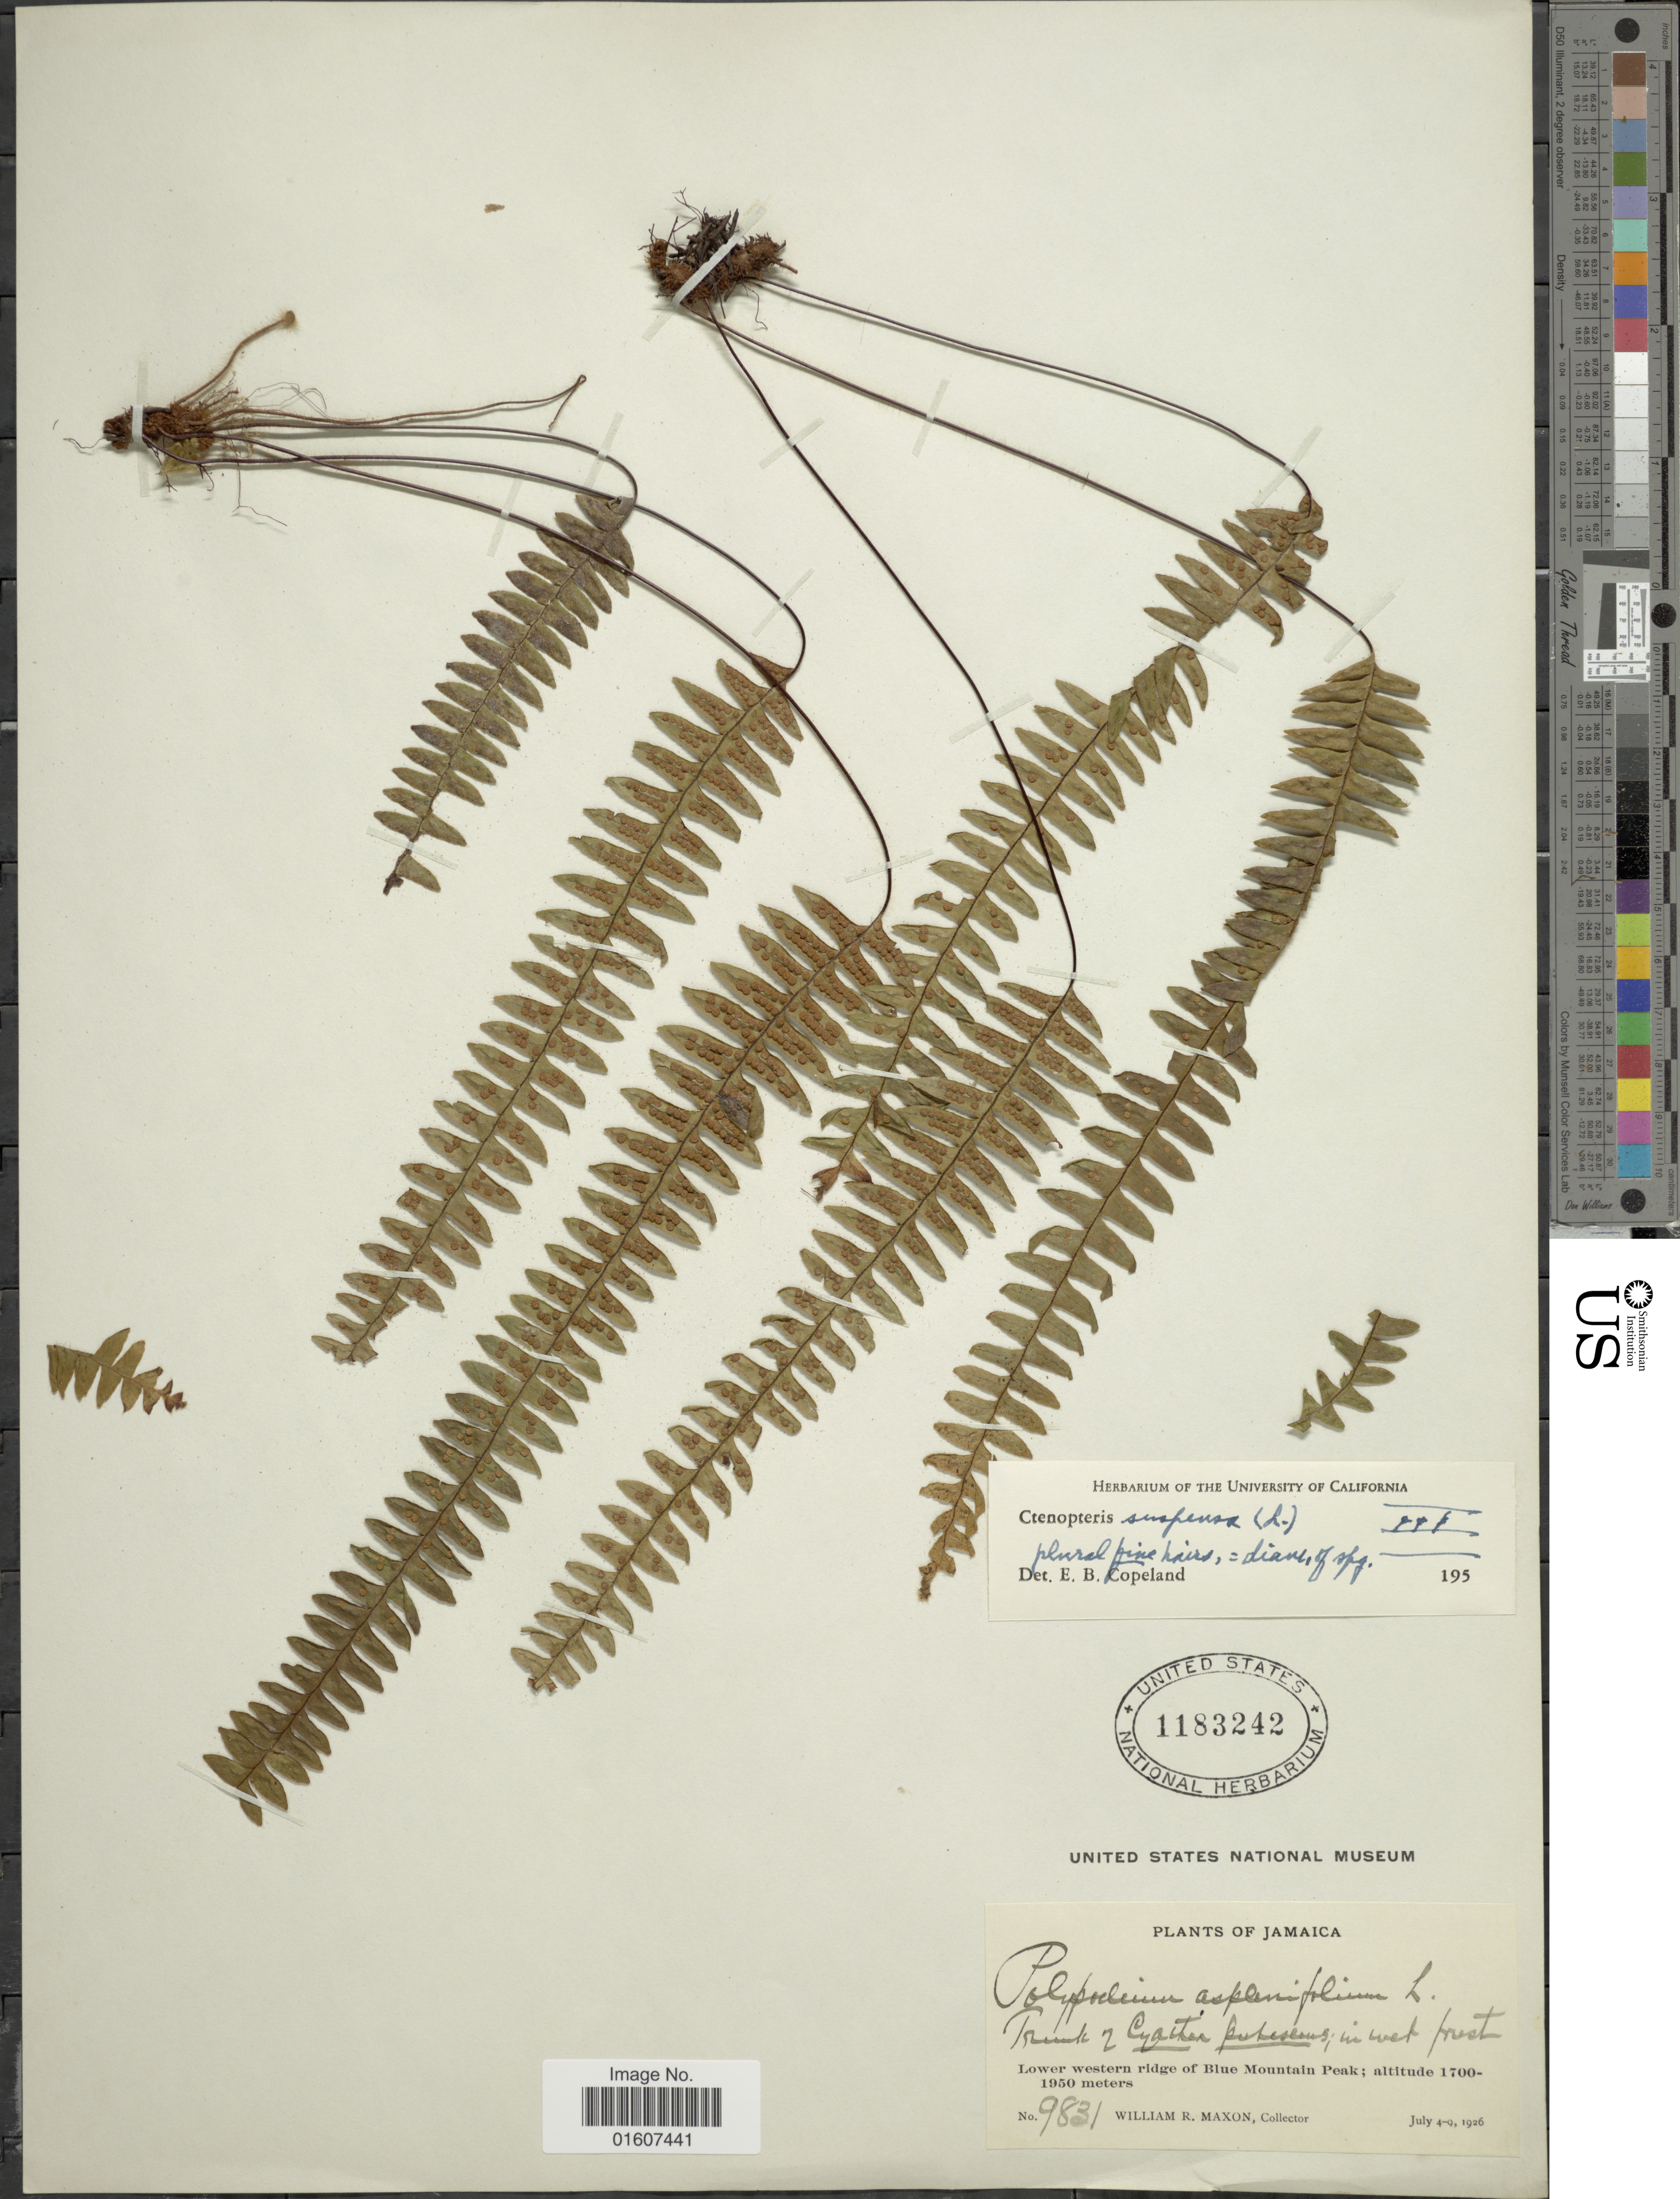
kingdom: Plantae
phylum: Tracheophyta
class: Polypodiopsida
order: Polypodiales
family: Polypodiaceae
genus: Terpsichore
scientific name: Terpsichore asplenifolia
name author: (L.) A.R. Sm.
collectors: W. R. Maxon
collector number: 9831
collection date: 1926-07-04/1926-07-09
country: Jamaica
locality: Lower western ridge of Blue Mountain Peak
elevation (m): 1700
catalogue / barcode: US 1183242